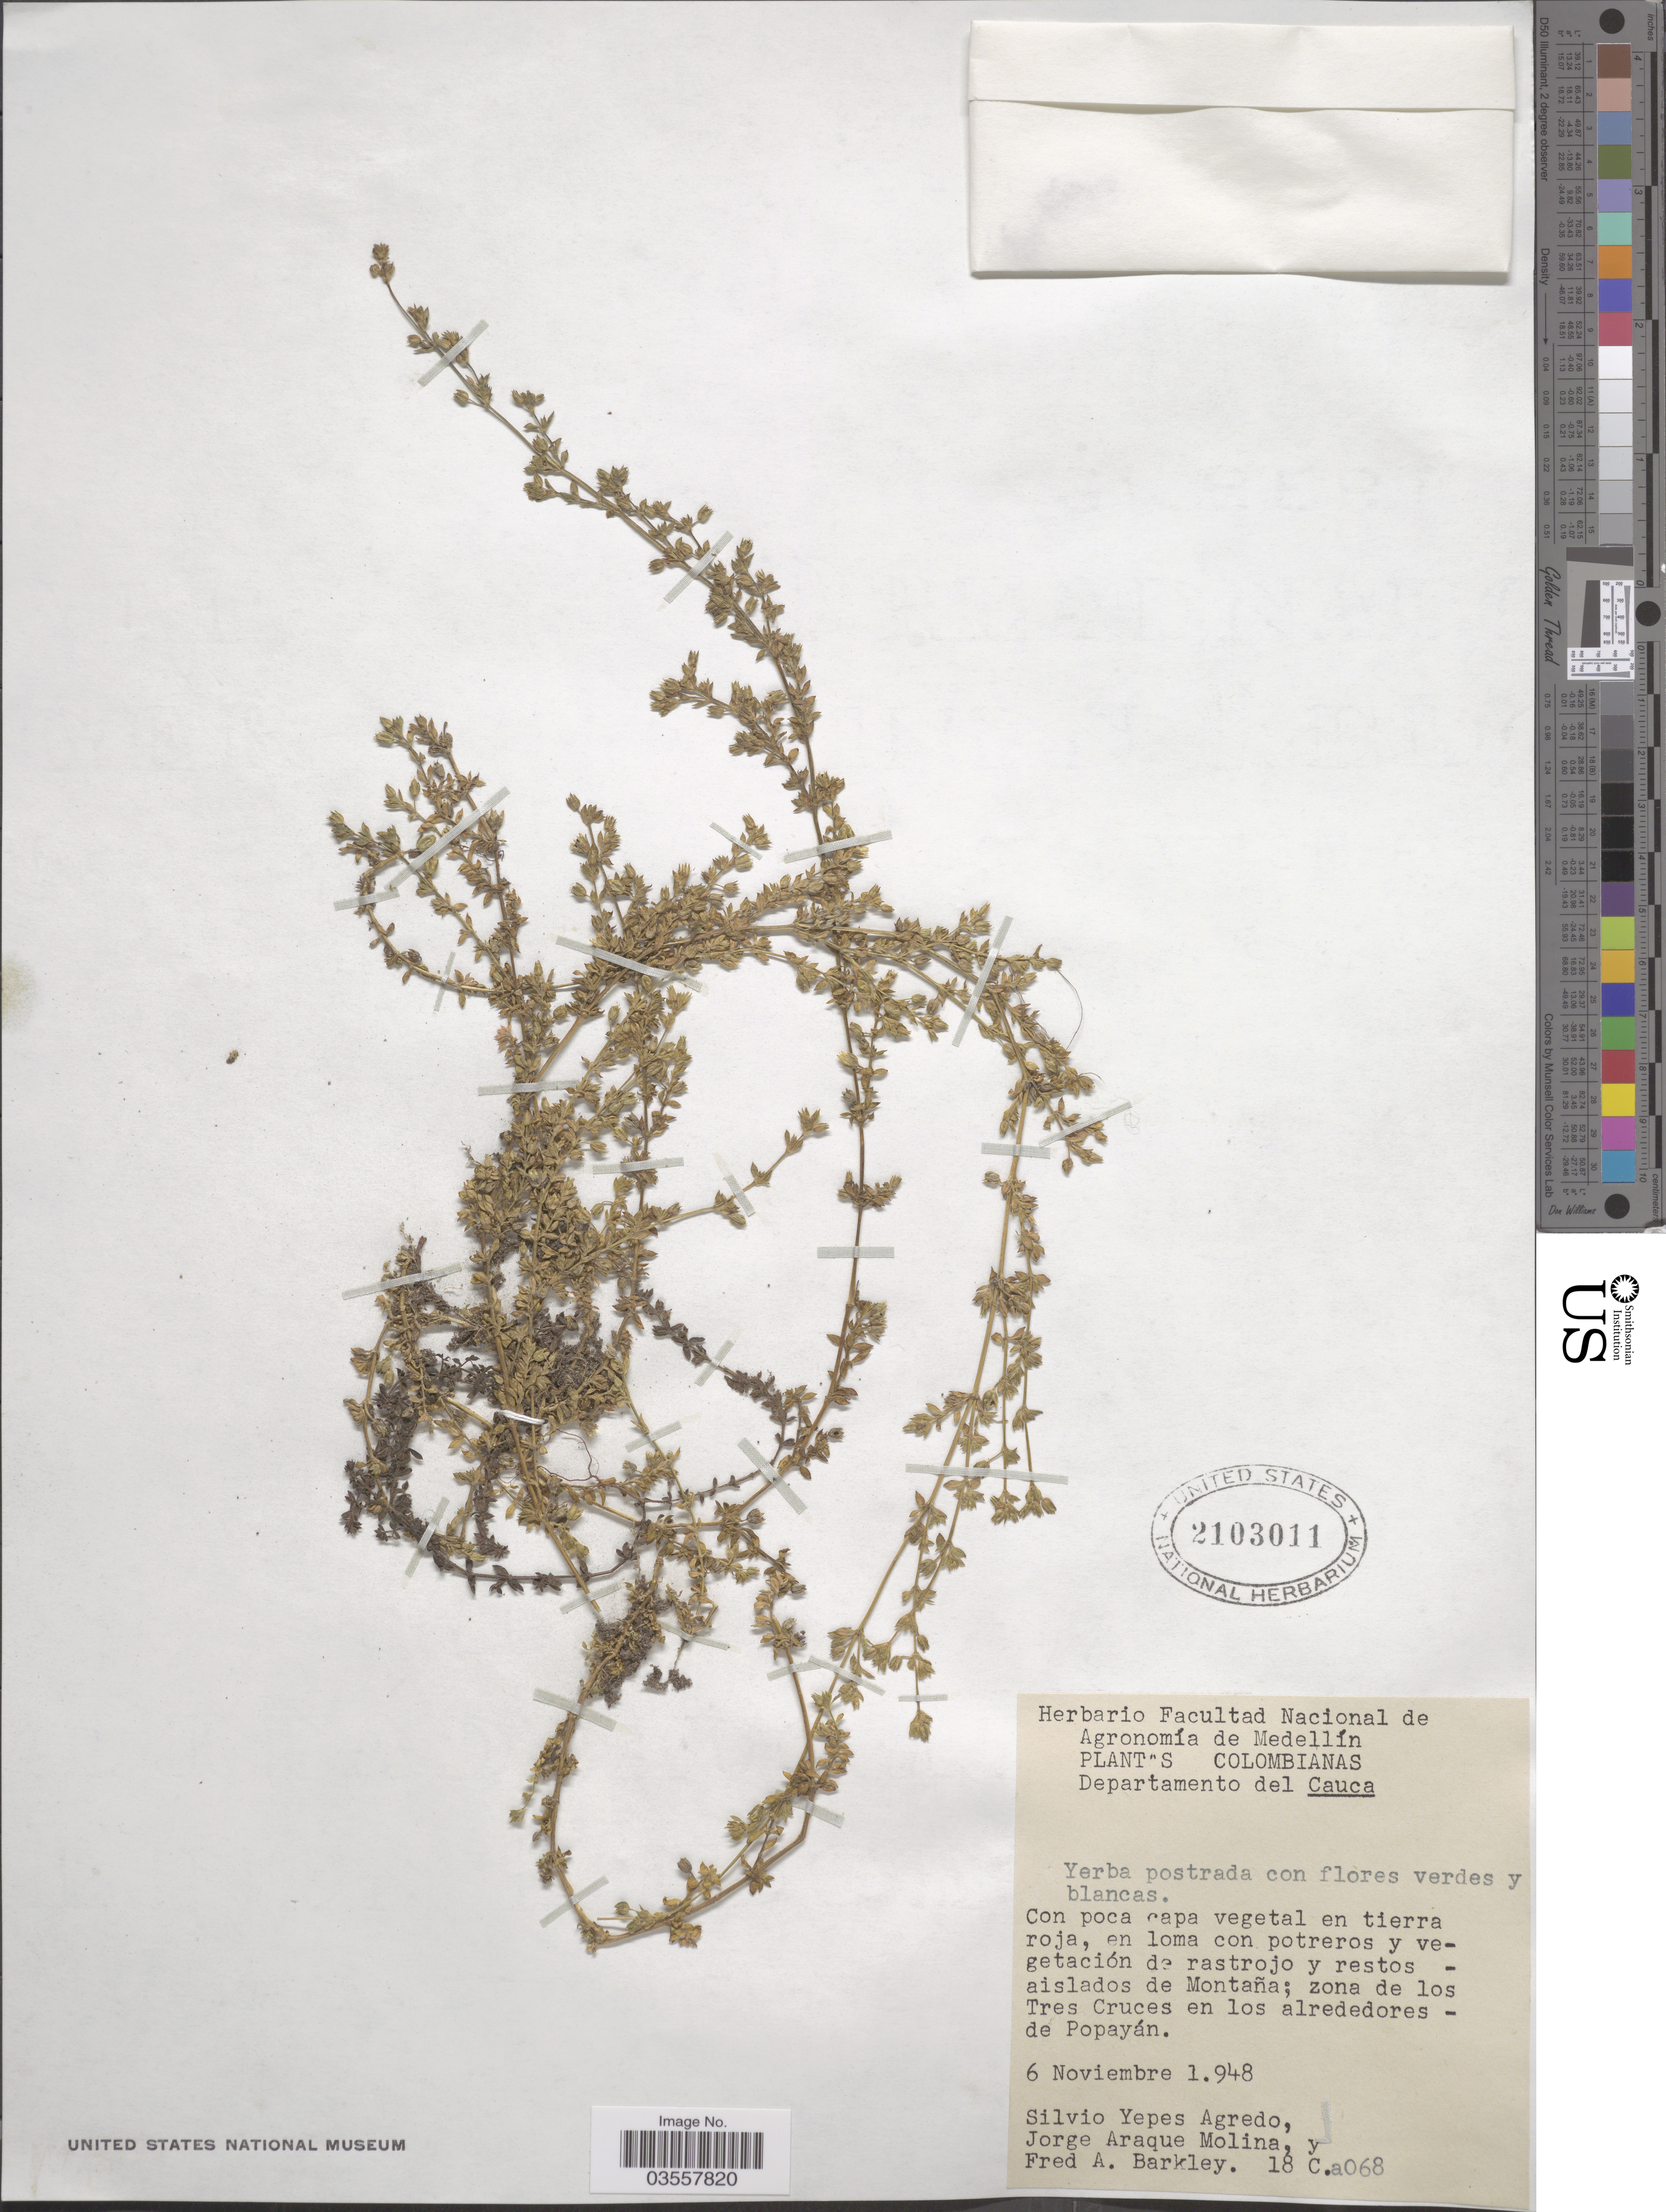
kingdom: Plantae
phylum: Tracheophyta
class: Magnoliopsida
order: Caryophyllales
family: Caryophyllaceae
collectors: S. Yepes-Agredo, J. Araque Molina & F. A. Barkley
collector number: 18C.a068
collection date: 1948-11-06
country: Colombia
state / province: Cauca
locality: Departamento del Cauca. Vegetación de rastrojo y restos - aislados de Montaña; zona de los Tres Cruces en los alrededores - de Popayán.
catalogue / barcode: US 2103011